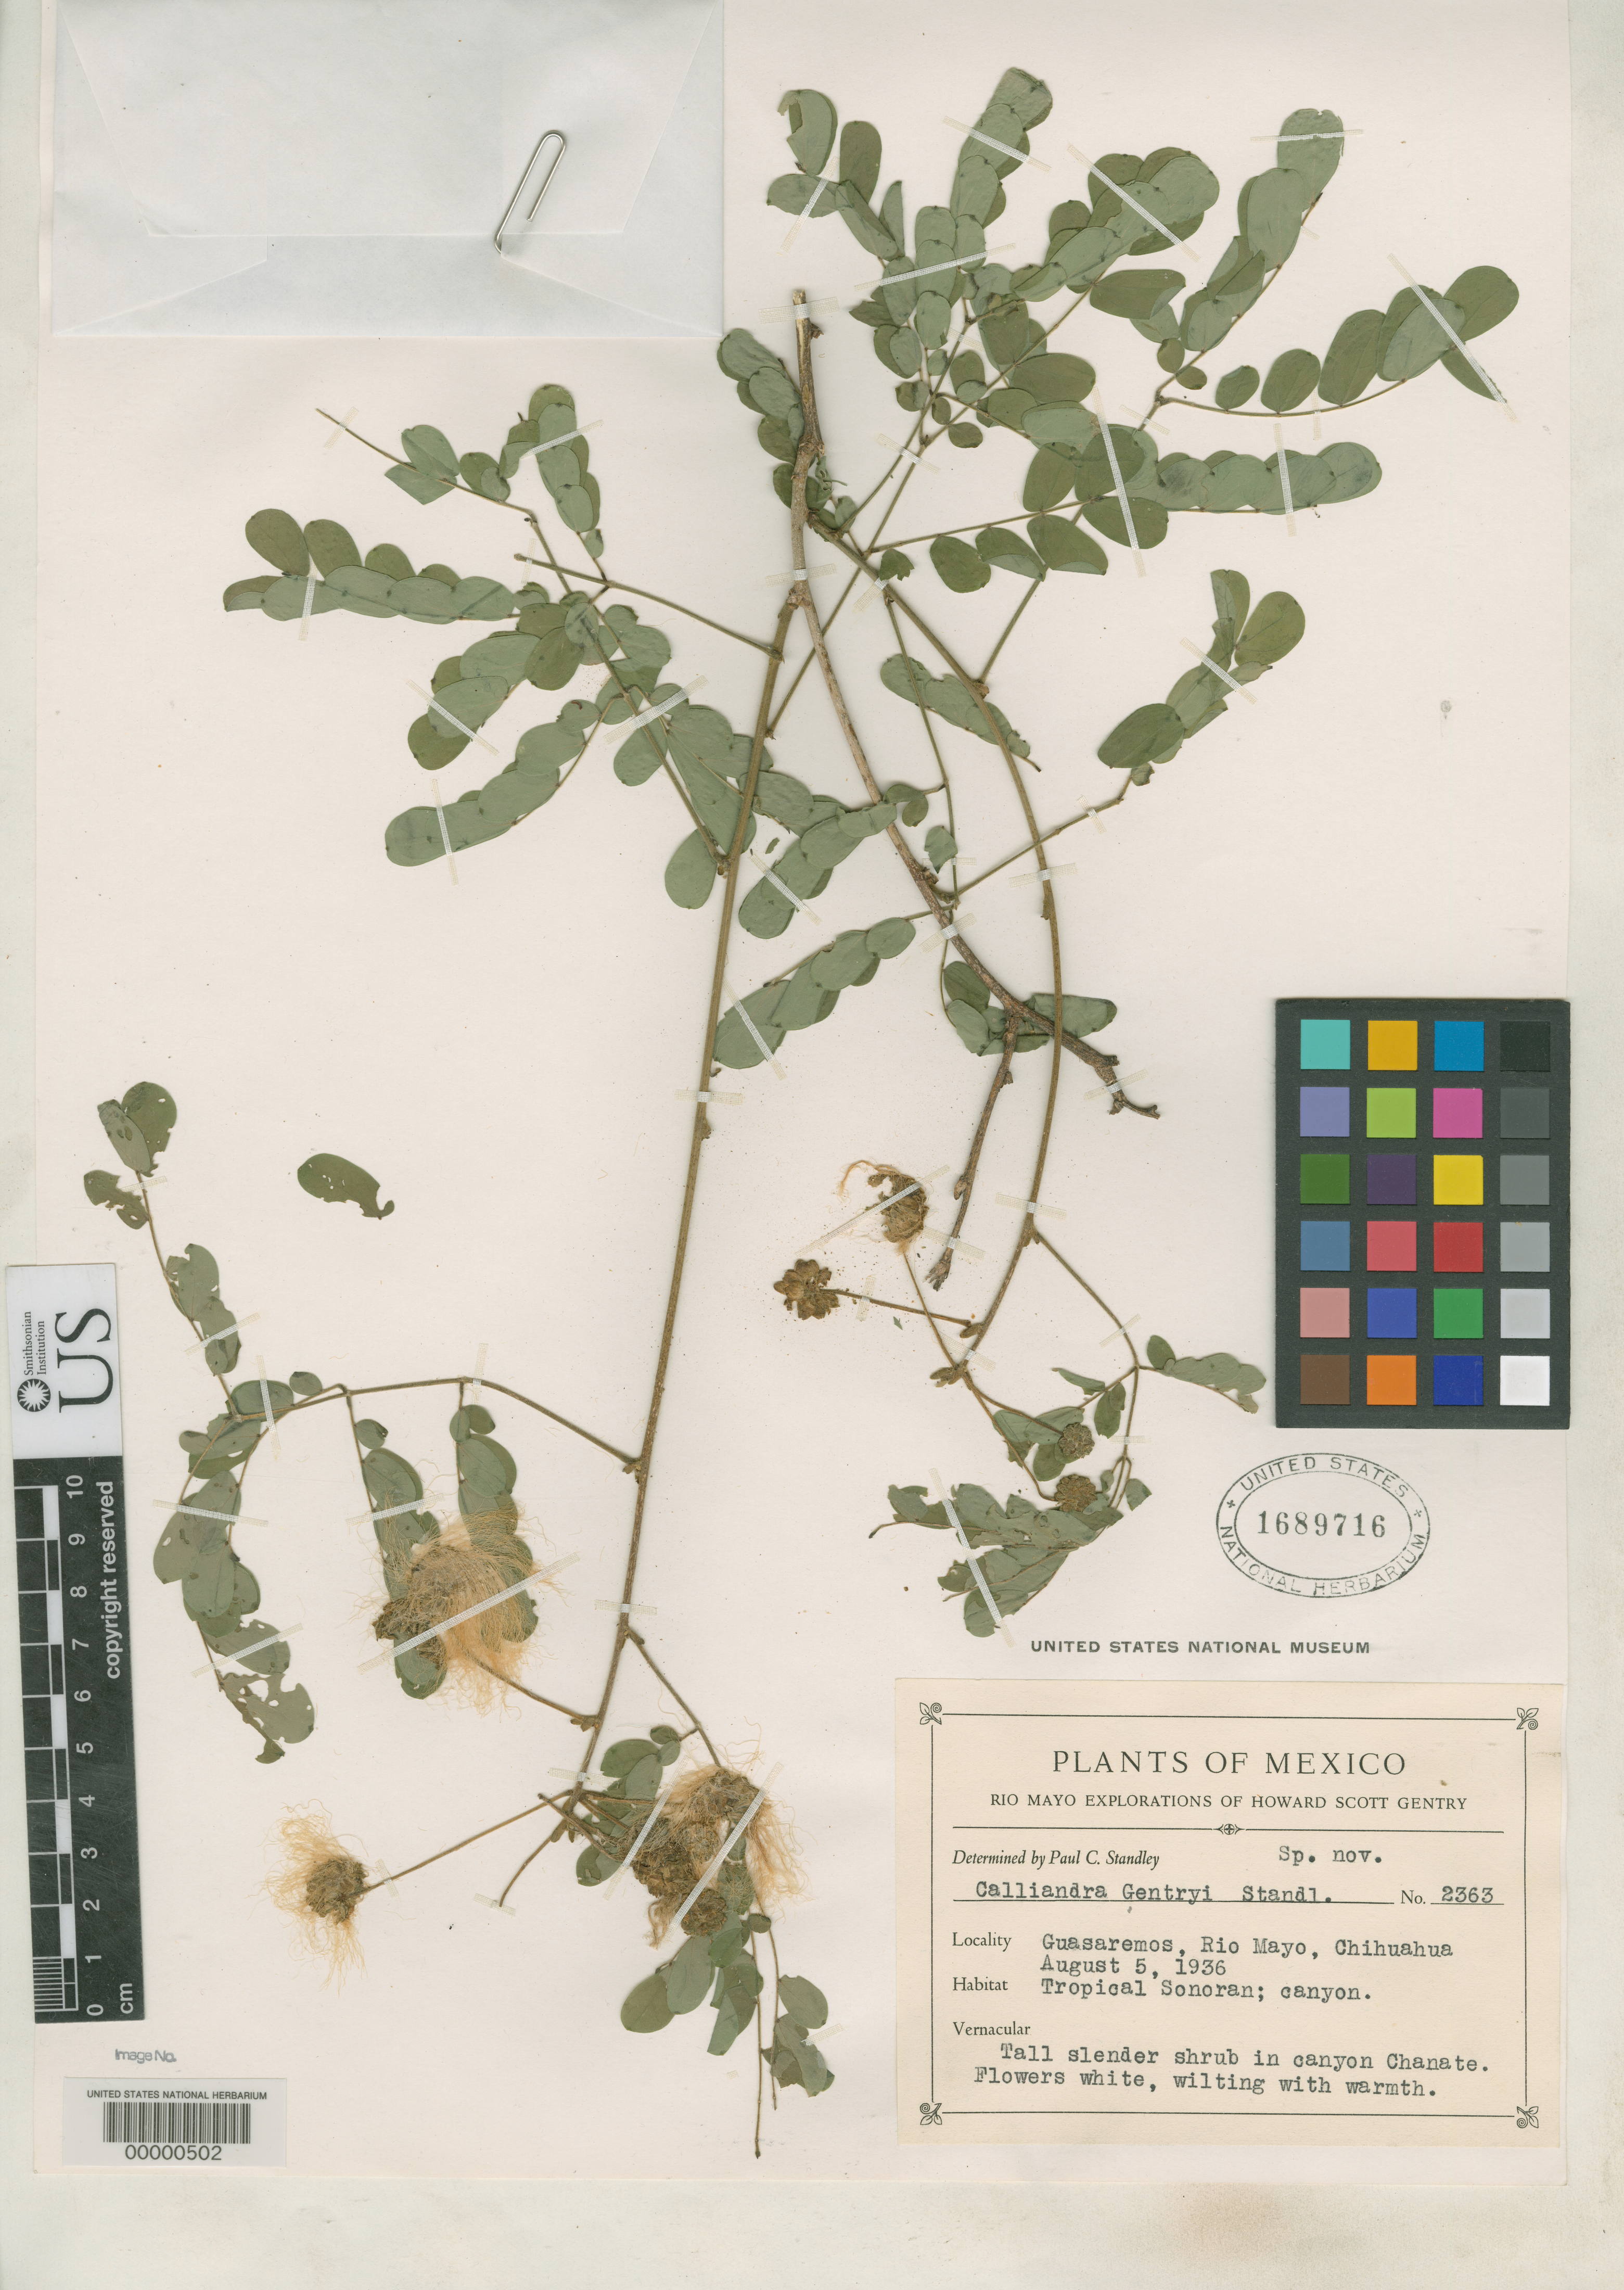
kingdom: Plantae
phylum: Tracheophyta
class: Magnoliopsida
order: Fabales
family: Fabaceae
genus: Calliandra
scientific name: Calliandra gentryi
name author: Standl.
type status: Isotype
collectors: H. S. Gentry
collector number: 2363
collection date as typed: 05 Aug 1936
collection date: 1936-08-05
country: Mexico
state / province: Chihuahua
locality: Guasaremos, Rio Mayo.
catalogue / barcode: US 1689716